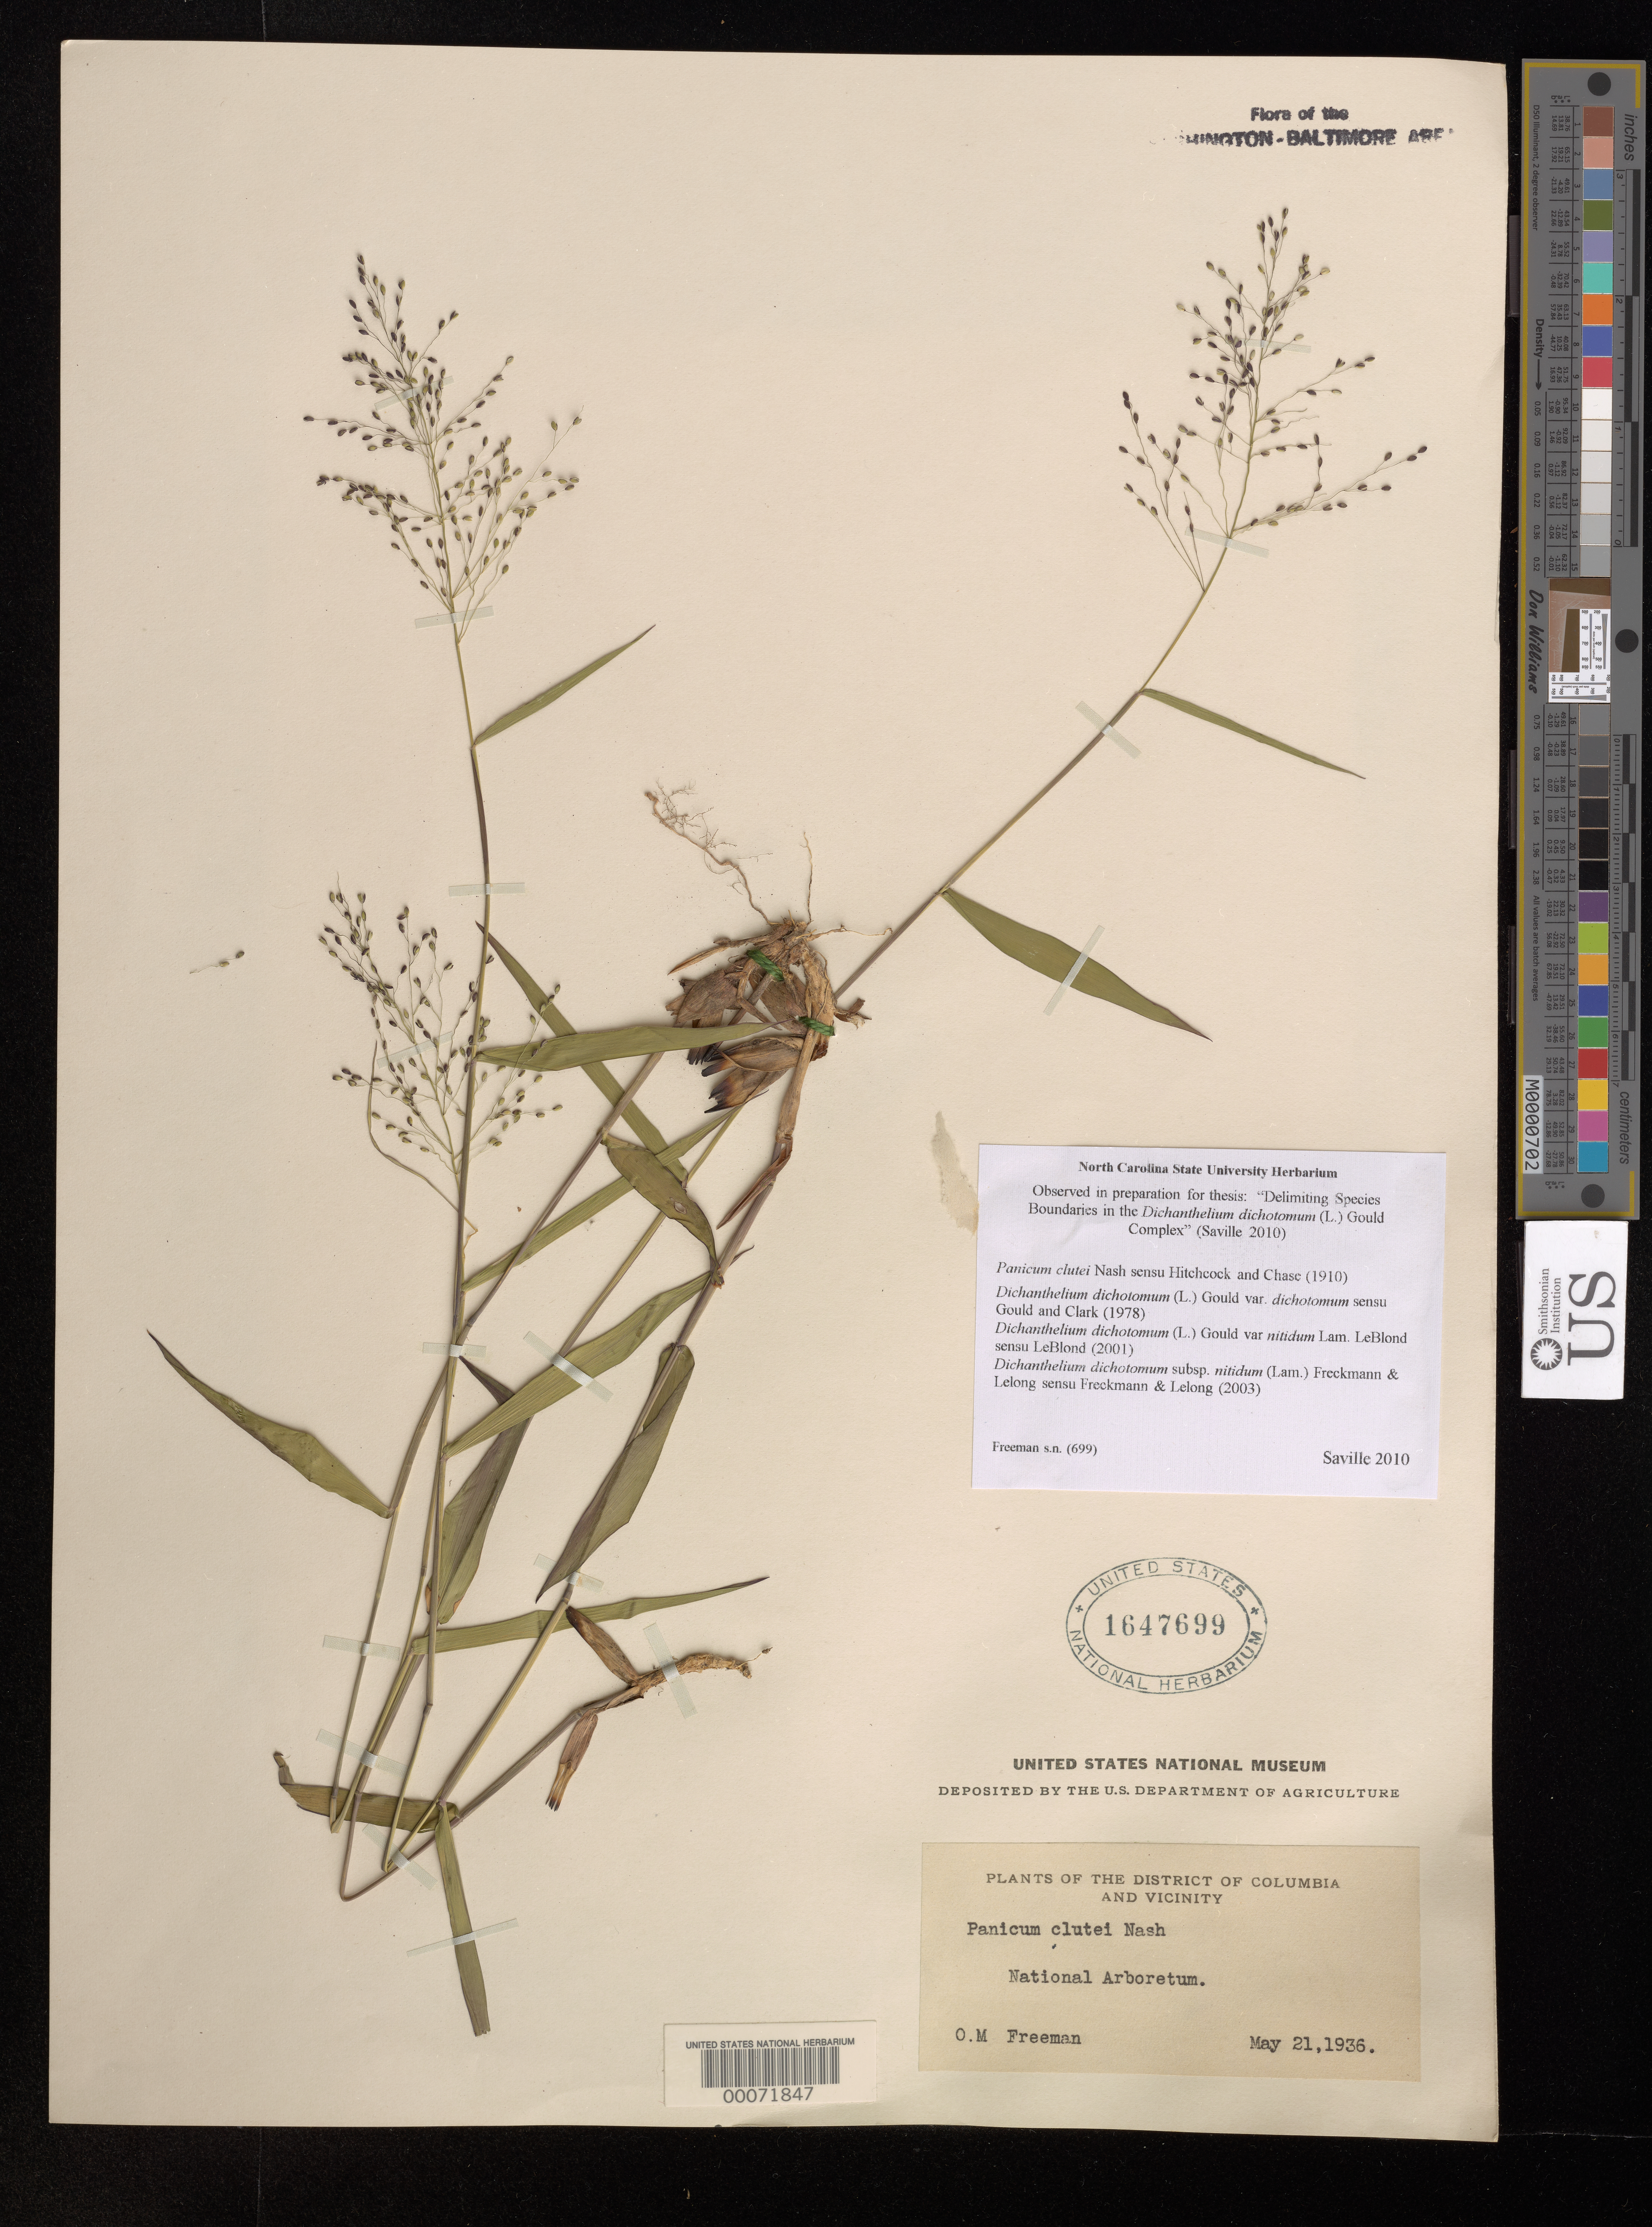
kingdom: Plantae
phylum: Tracheophyta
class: Liliopsida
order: Poales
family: Poaceae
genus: Dichanthelium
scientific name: Dichanthelium dichotomum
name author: (L.) Gould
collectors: O. Freeman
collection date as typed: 21 May 1936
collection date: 1936-05-21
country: United States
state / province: District of Columbia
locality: National Arboretum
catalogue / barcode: US 1647699